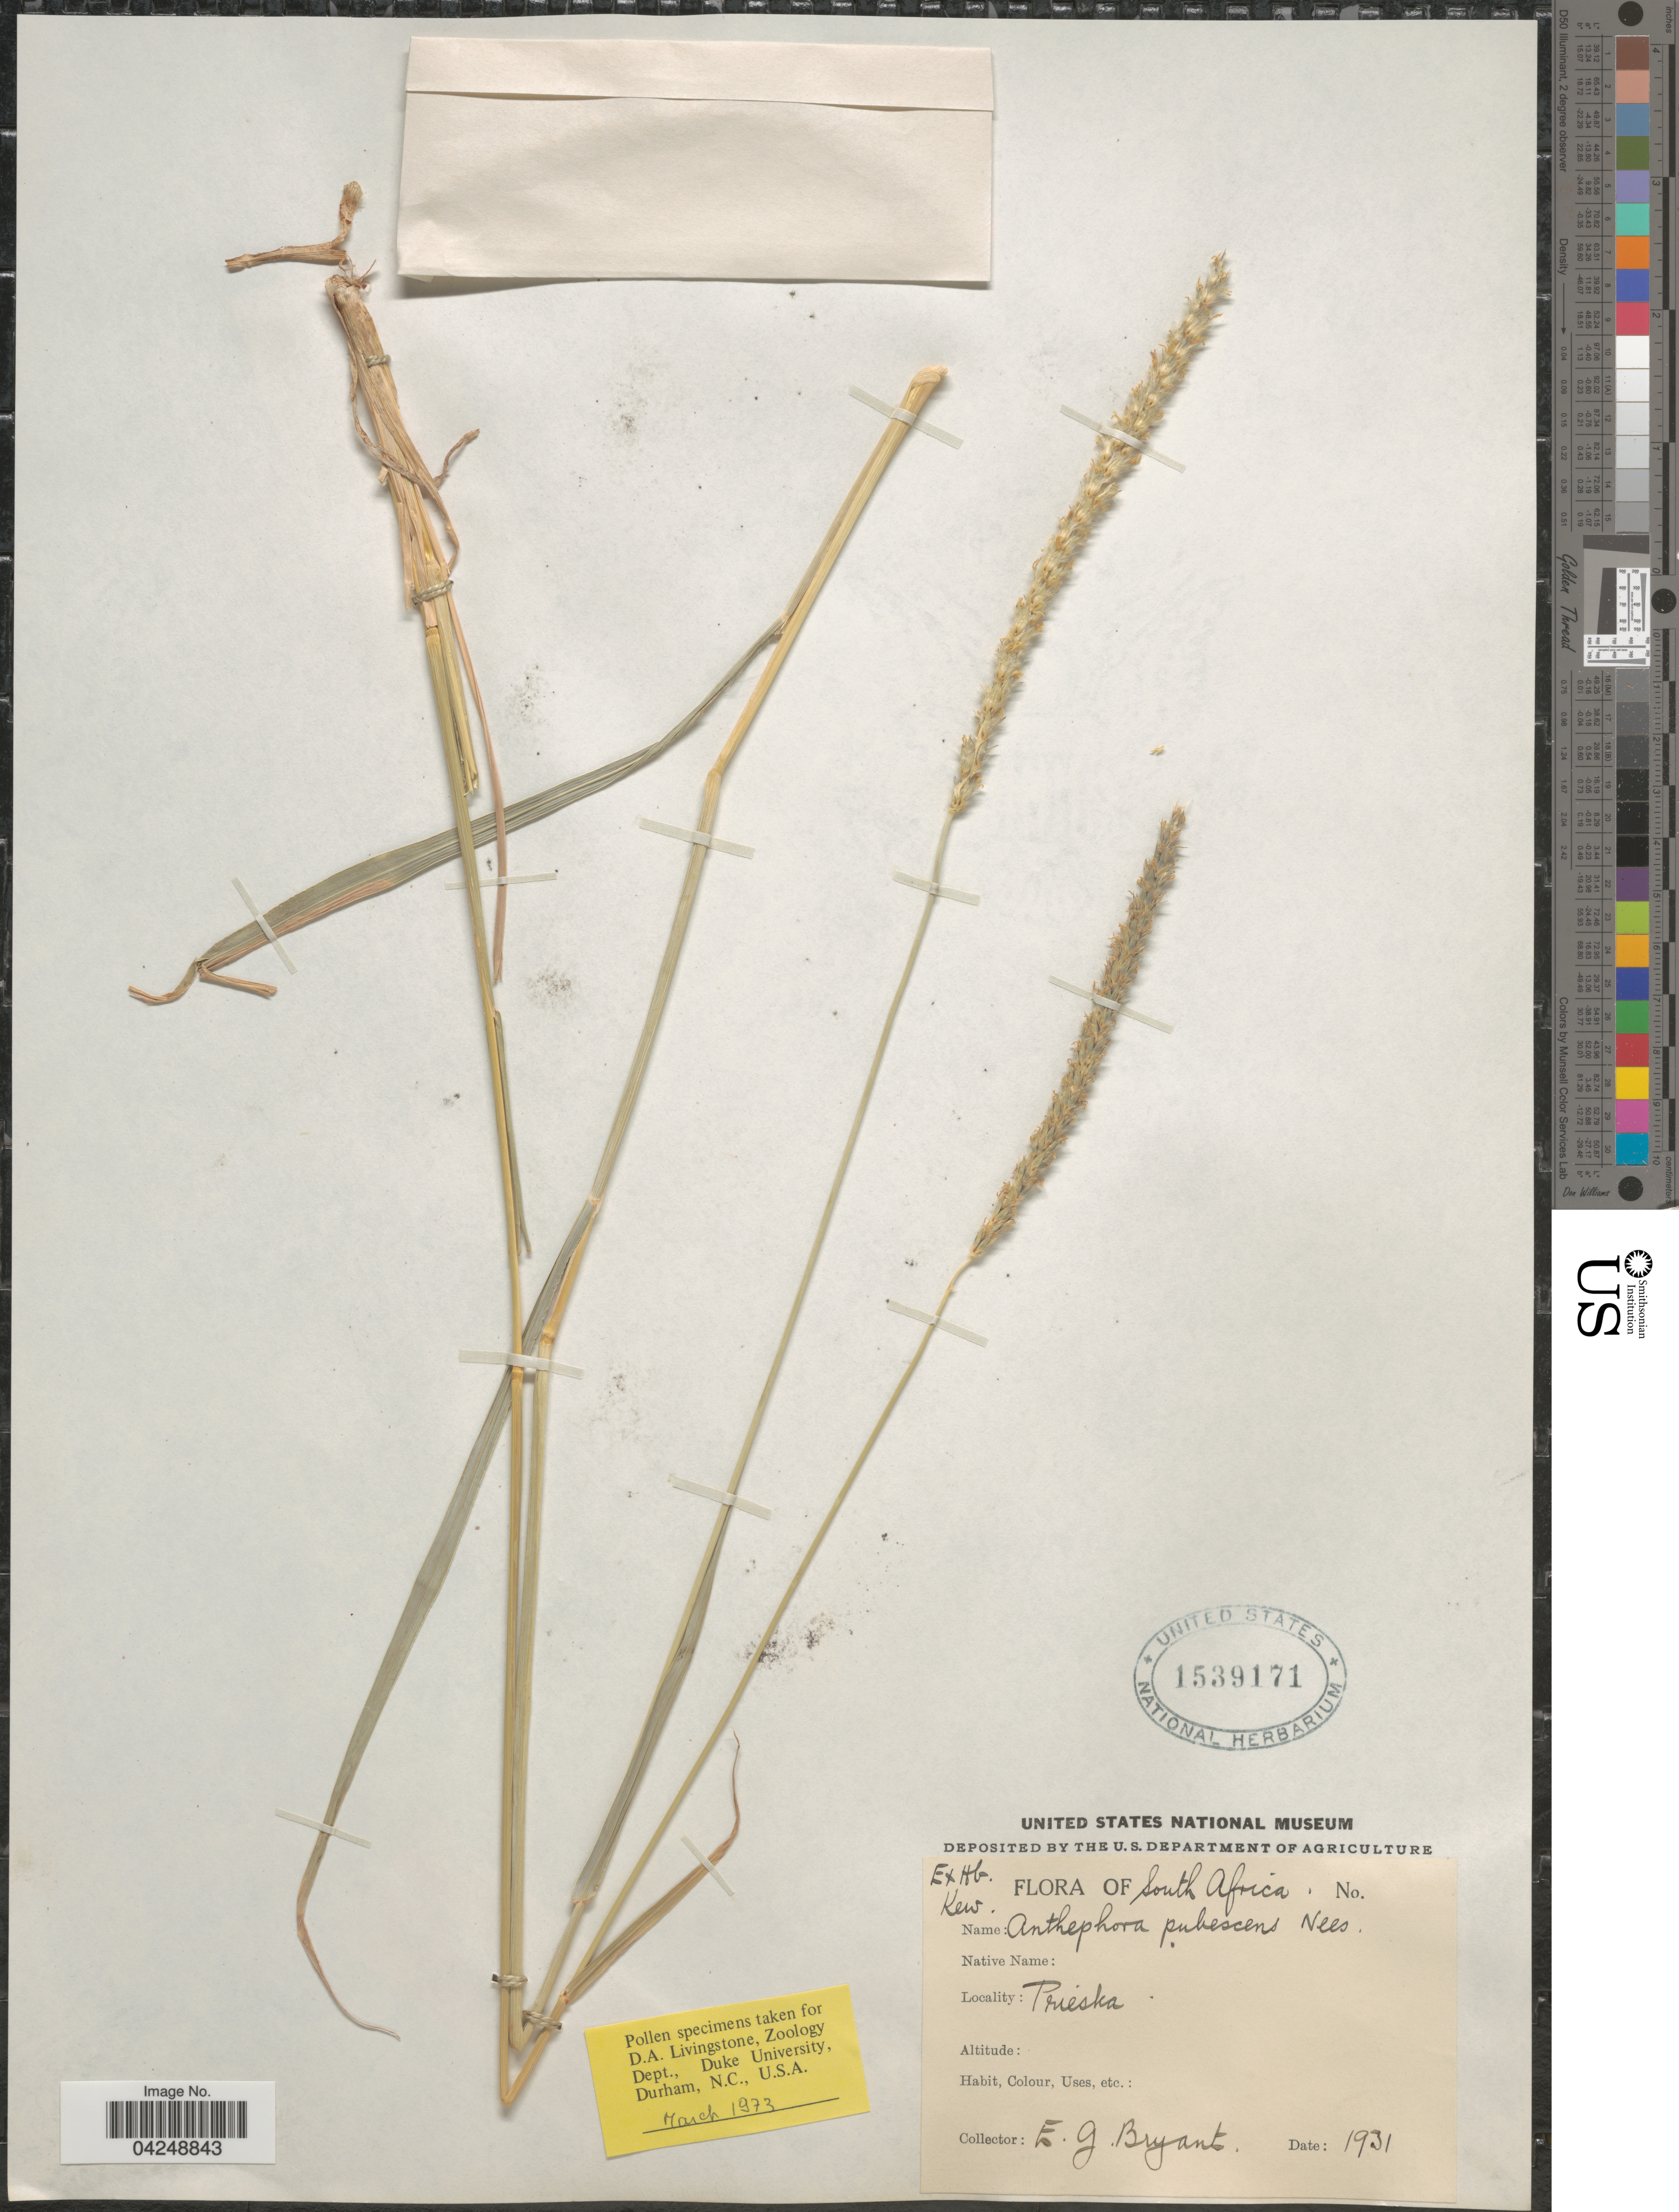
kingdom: Plantae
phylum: Tracheophyta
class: Liliopsida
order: Poales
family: Poaceae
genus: Anthephora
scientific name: Anthephora pubescens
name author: Nees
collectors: E. Bryant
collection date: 1931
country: South Africa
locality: Prieska.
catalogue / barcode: US 1539171